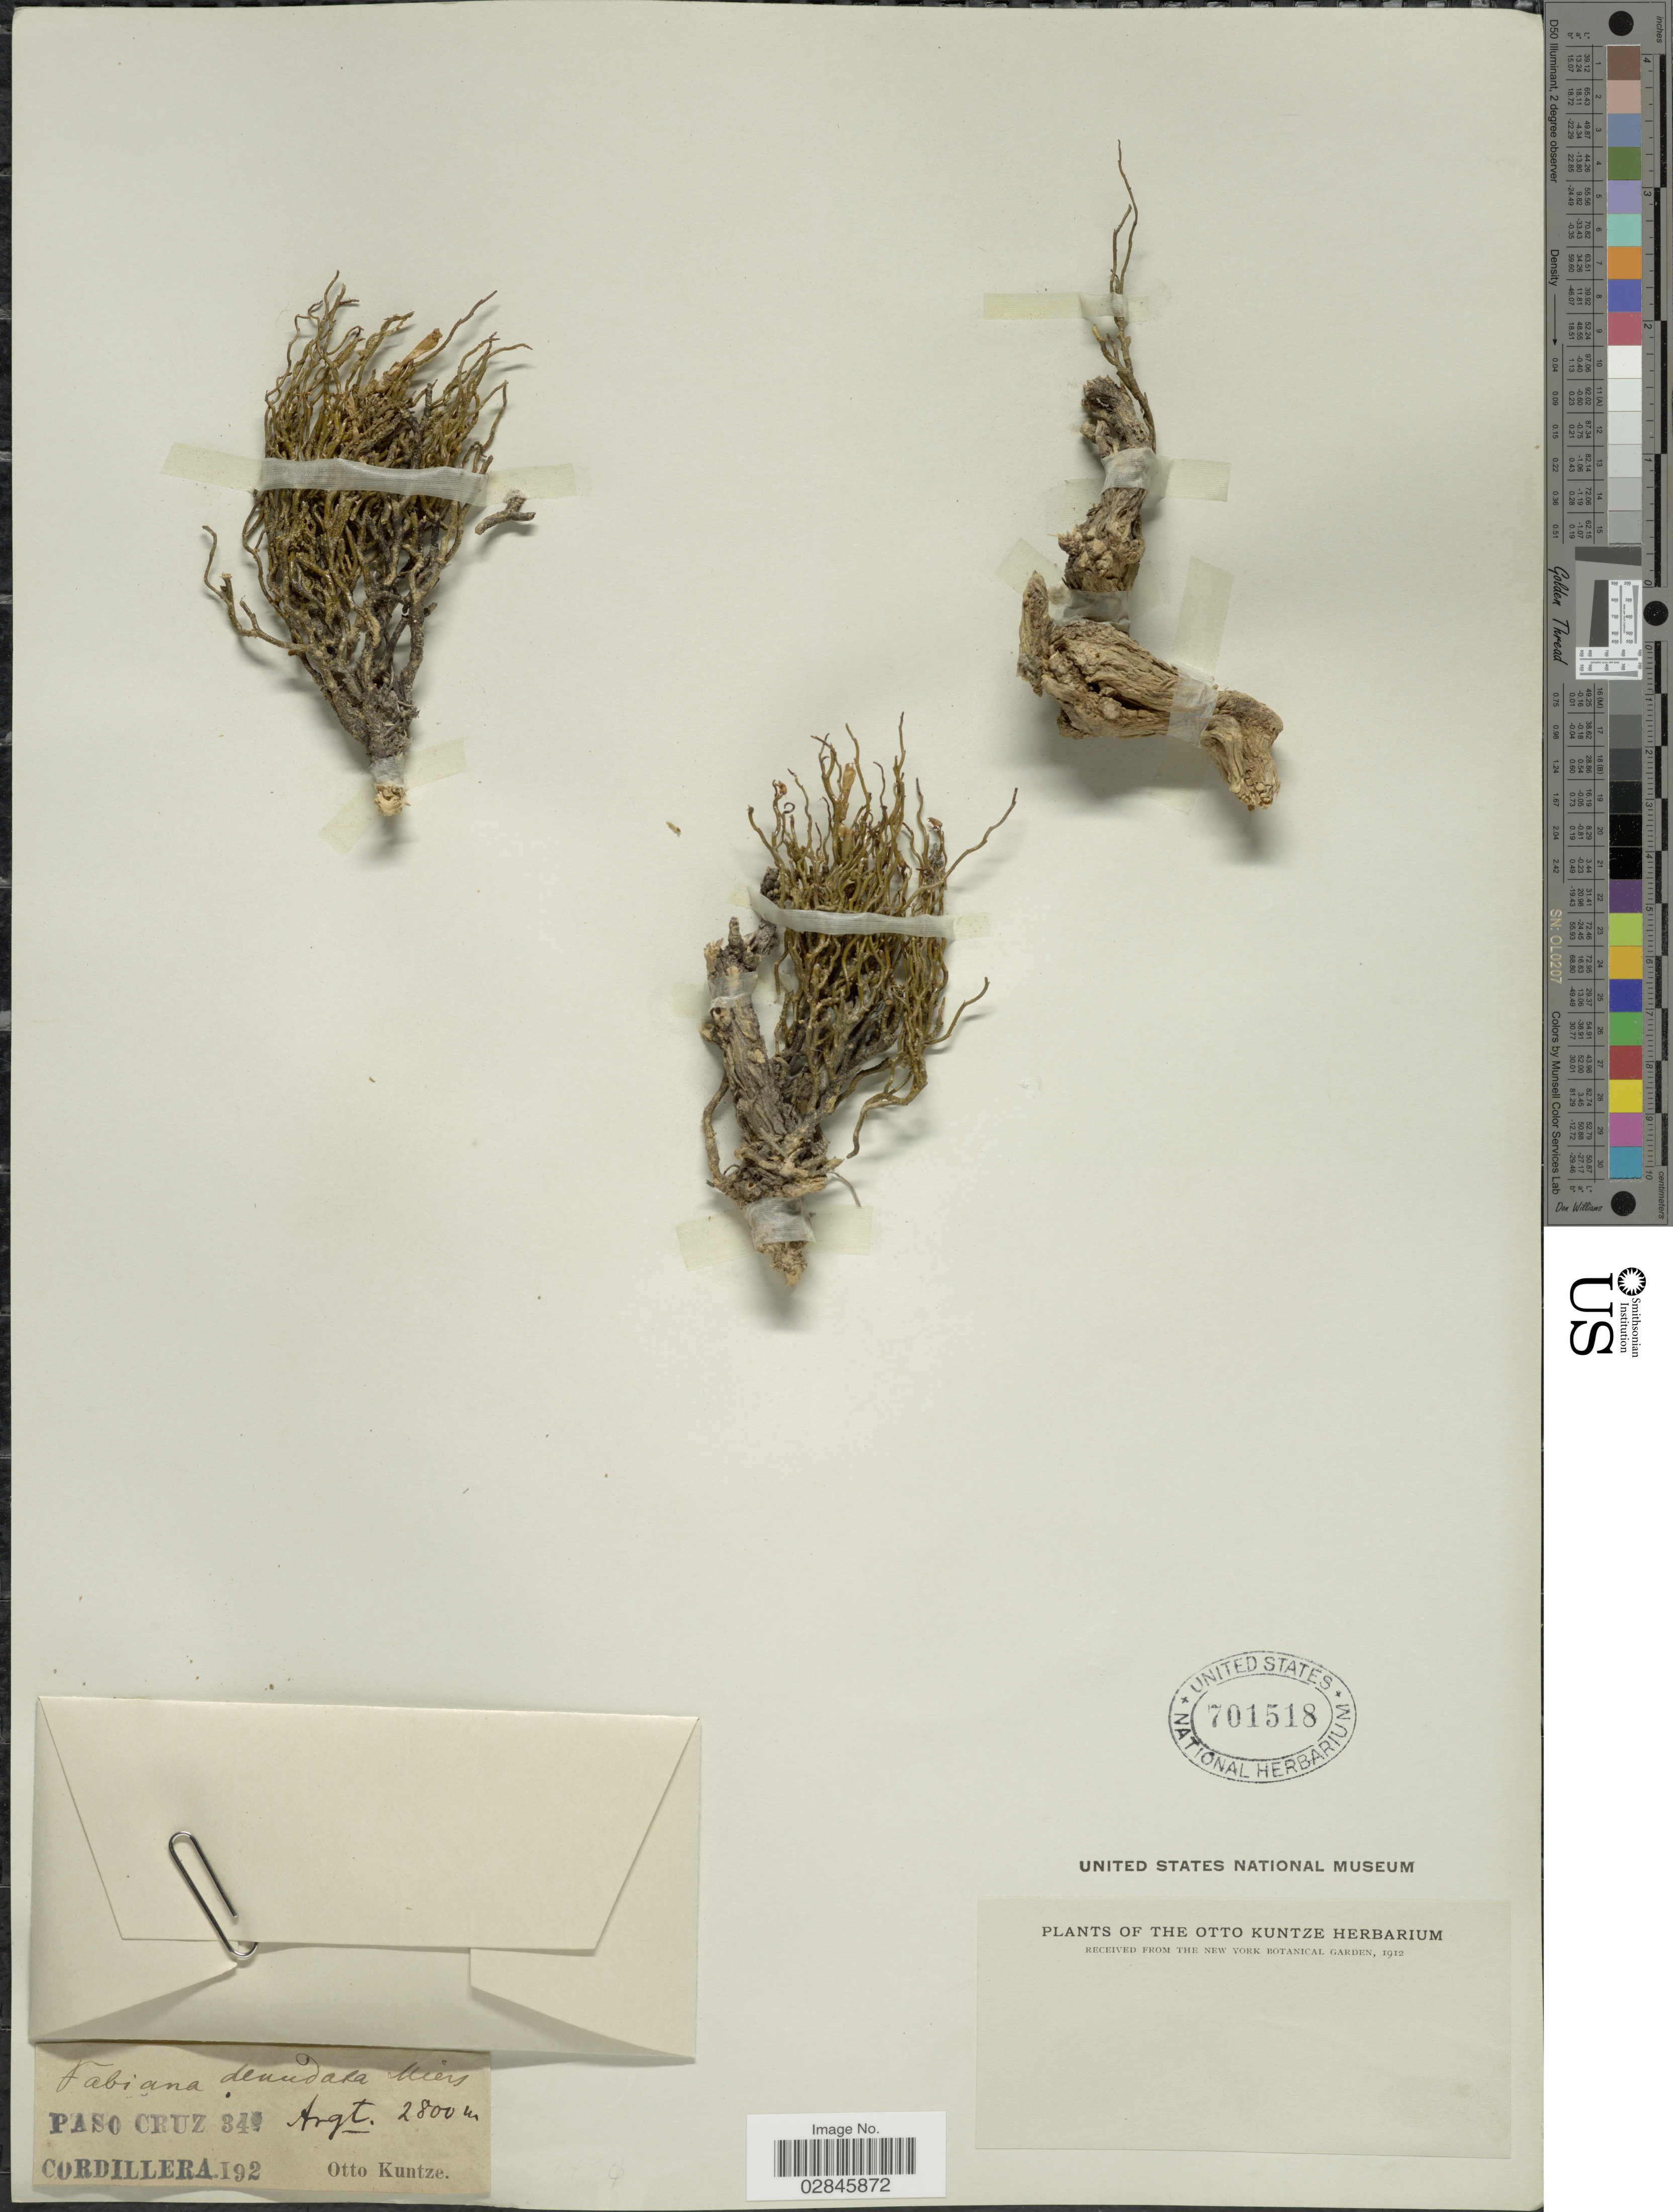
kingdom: Plantae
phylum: Tracheophyta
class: Magnoliopsida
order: Solanales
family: Solanaceae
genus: Fabiana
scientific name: Fabiana denudata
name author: Miers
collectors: C.E.O. Kuntze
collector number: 340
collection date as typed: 192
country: Argentina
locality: Paso Cruz. Cordillera.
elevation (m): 2800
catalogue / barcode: US 701518